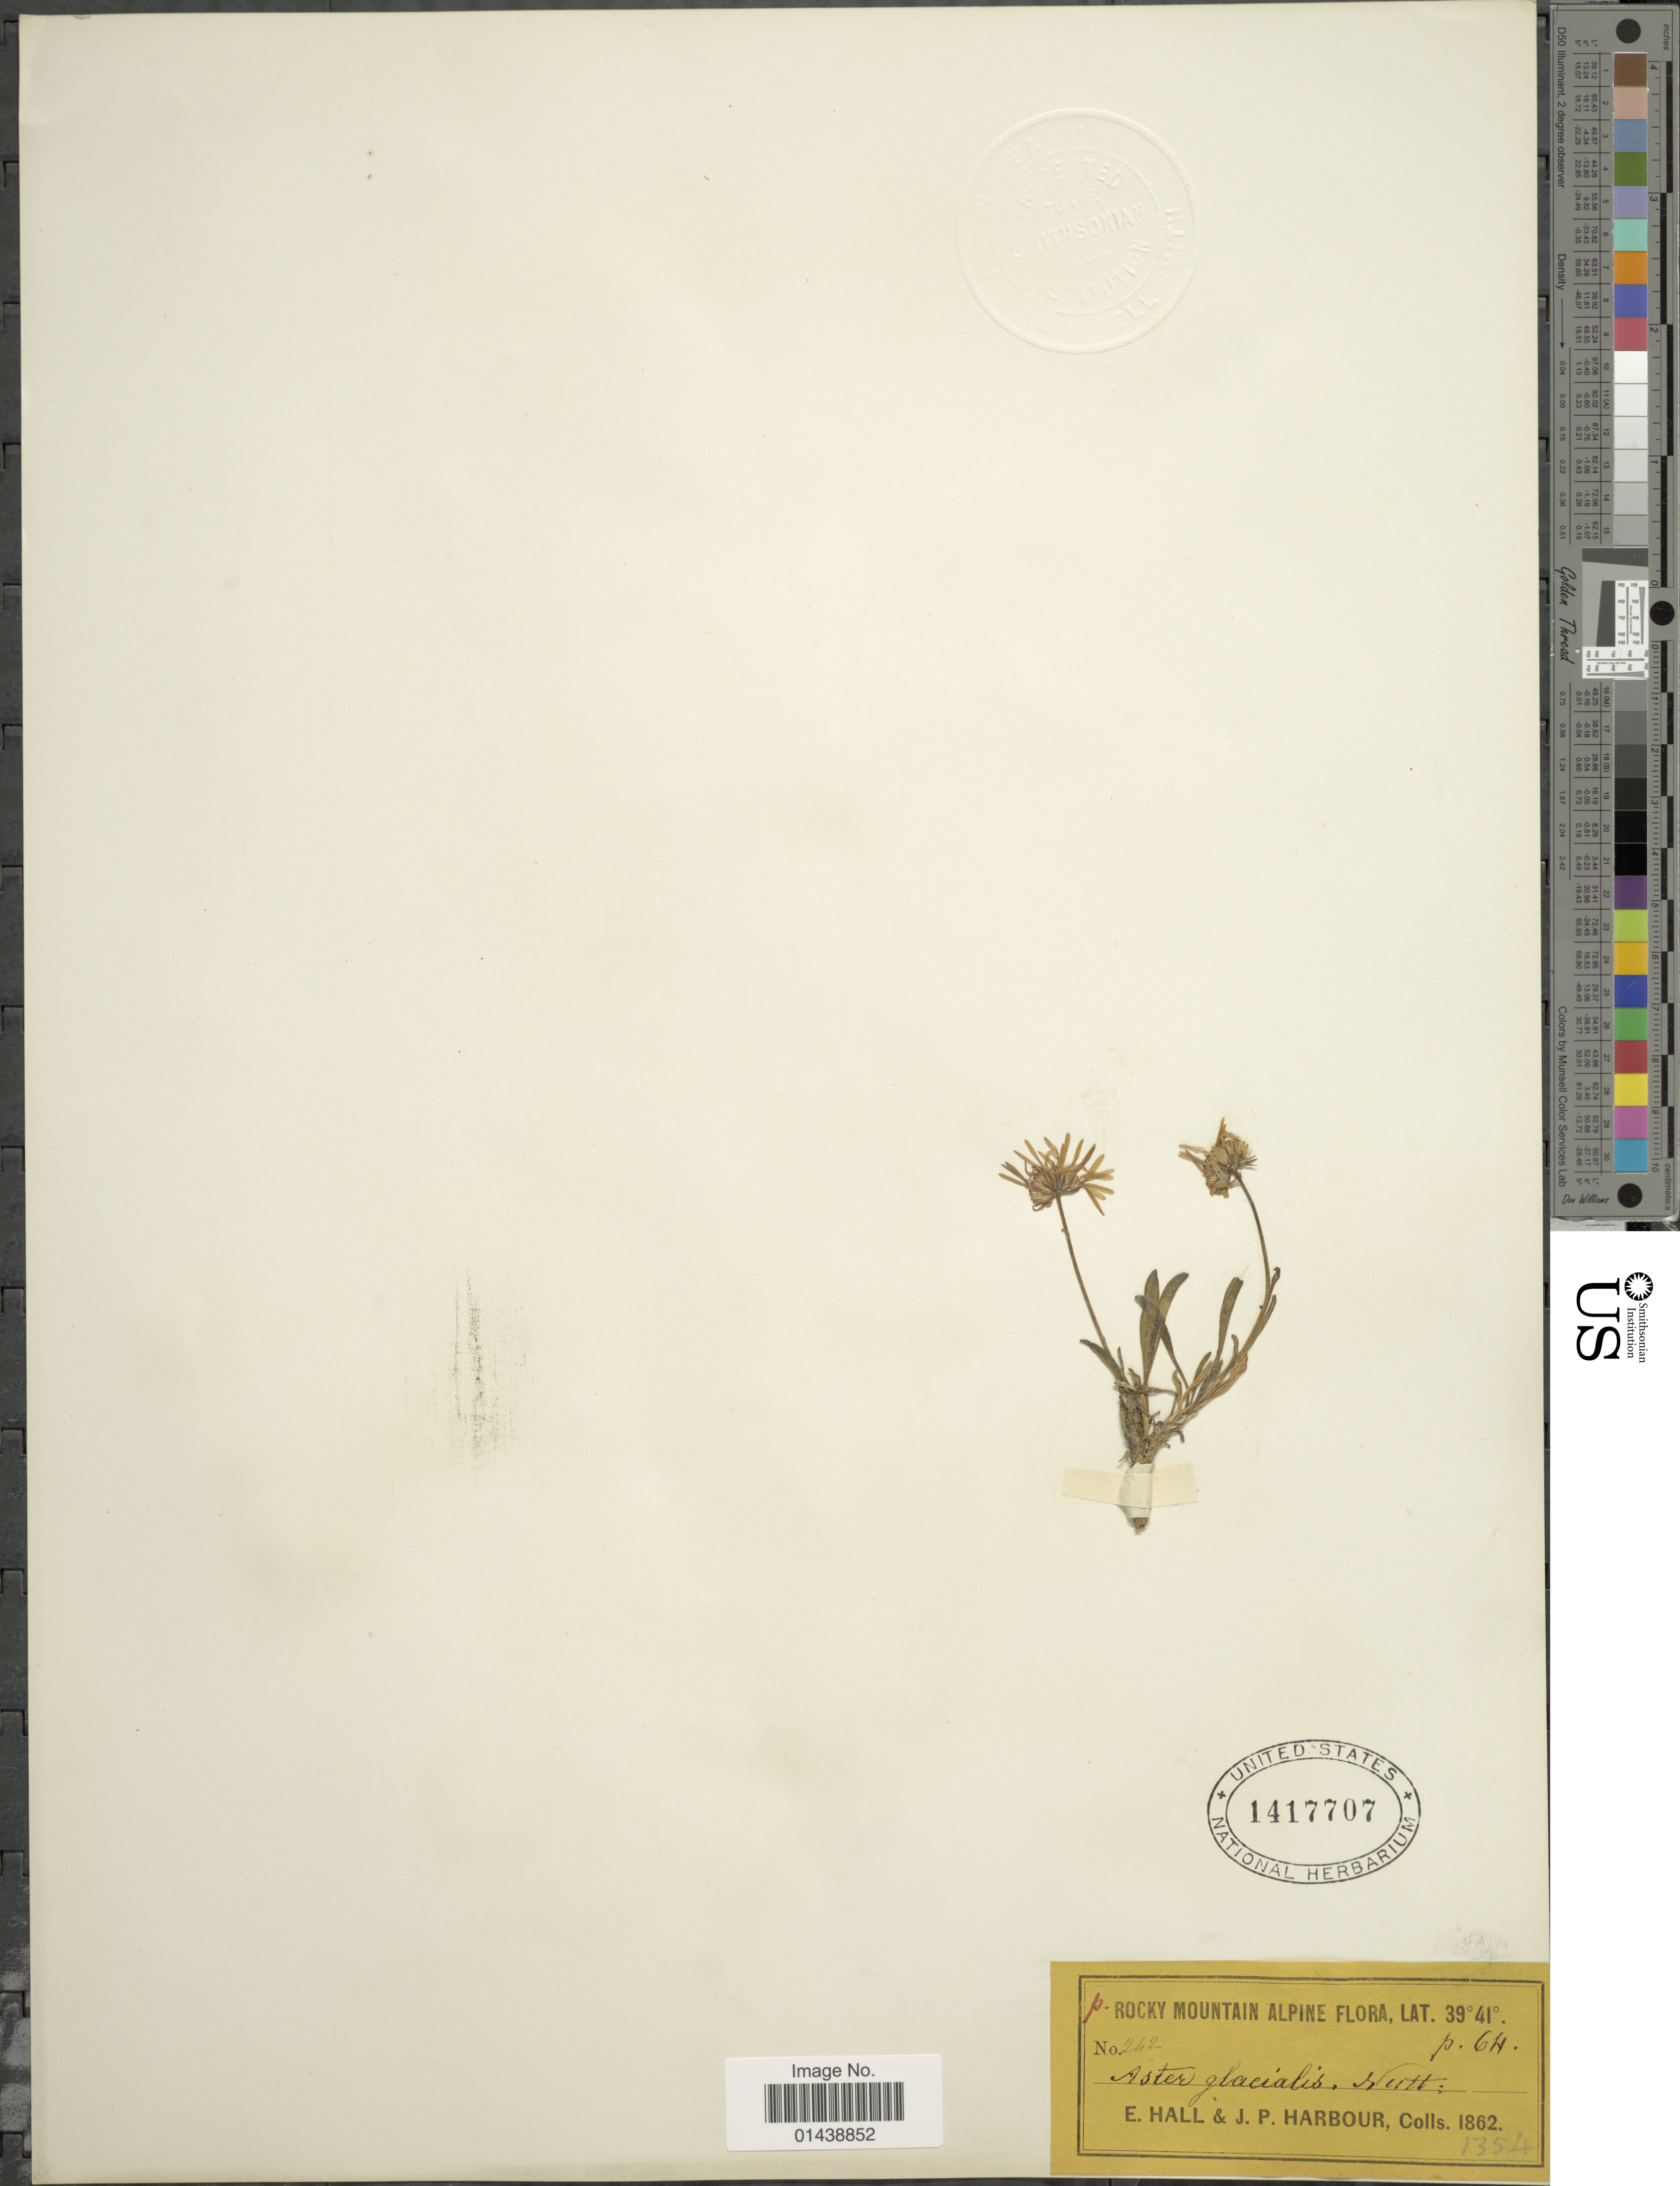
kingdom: Plantae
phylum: Tracheophyta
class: Magnoliopsida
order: Asterales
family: Asteraceae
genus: Erigeron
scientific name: Erigeron peregrinus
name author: (Banks ex Pursh) Greene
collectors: E. Hall & J. Harbour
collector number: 242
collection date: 1862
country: United States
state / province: Colorado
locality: Rocky Mtns. Alpine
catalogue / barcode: US 1417707